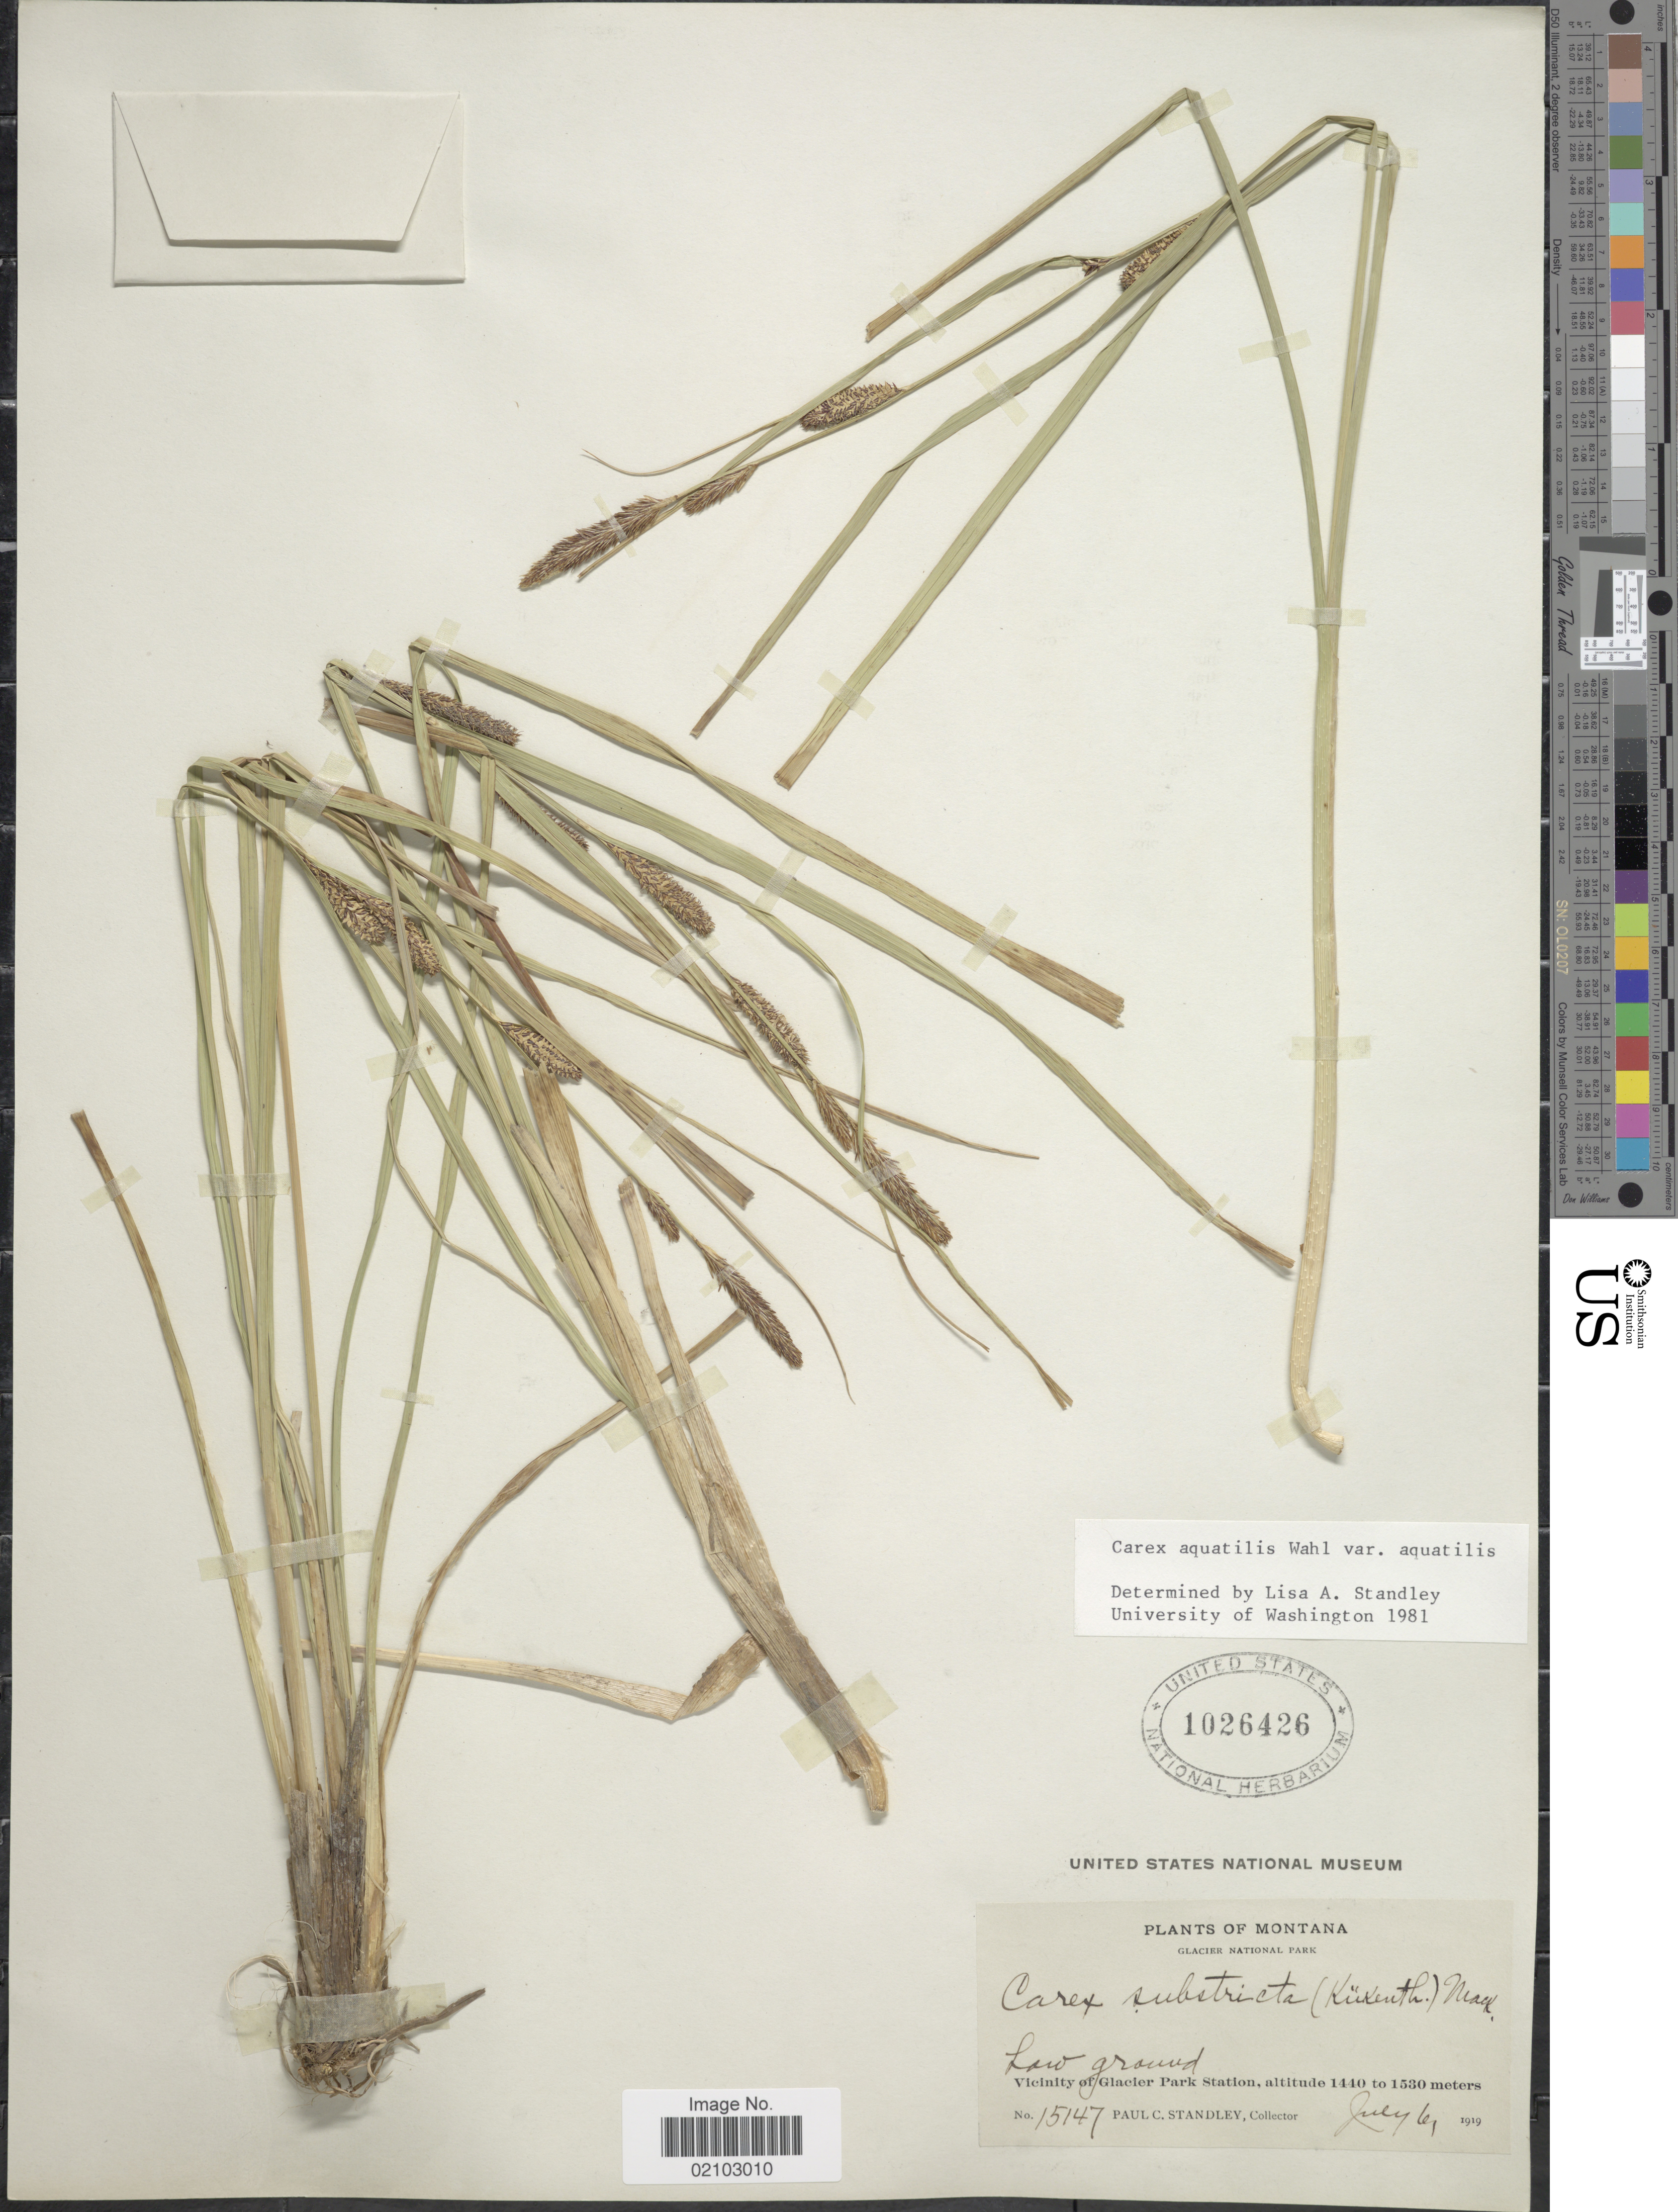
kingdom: Plantae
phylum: Tracheophyta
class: Liliopsida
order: Poales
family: Cyperaceae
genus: Carex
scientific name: Carex aquatilis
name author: Wahlenb.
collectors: P. C. Standley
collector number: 15147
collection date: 1919-07-06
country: United States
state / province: Montana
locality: Glacier National Park, low ground, Vicinity of Glacier Park Station.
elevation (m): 1440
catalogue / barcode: US 1026426